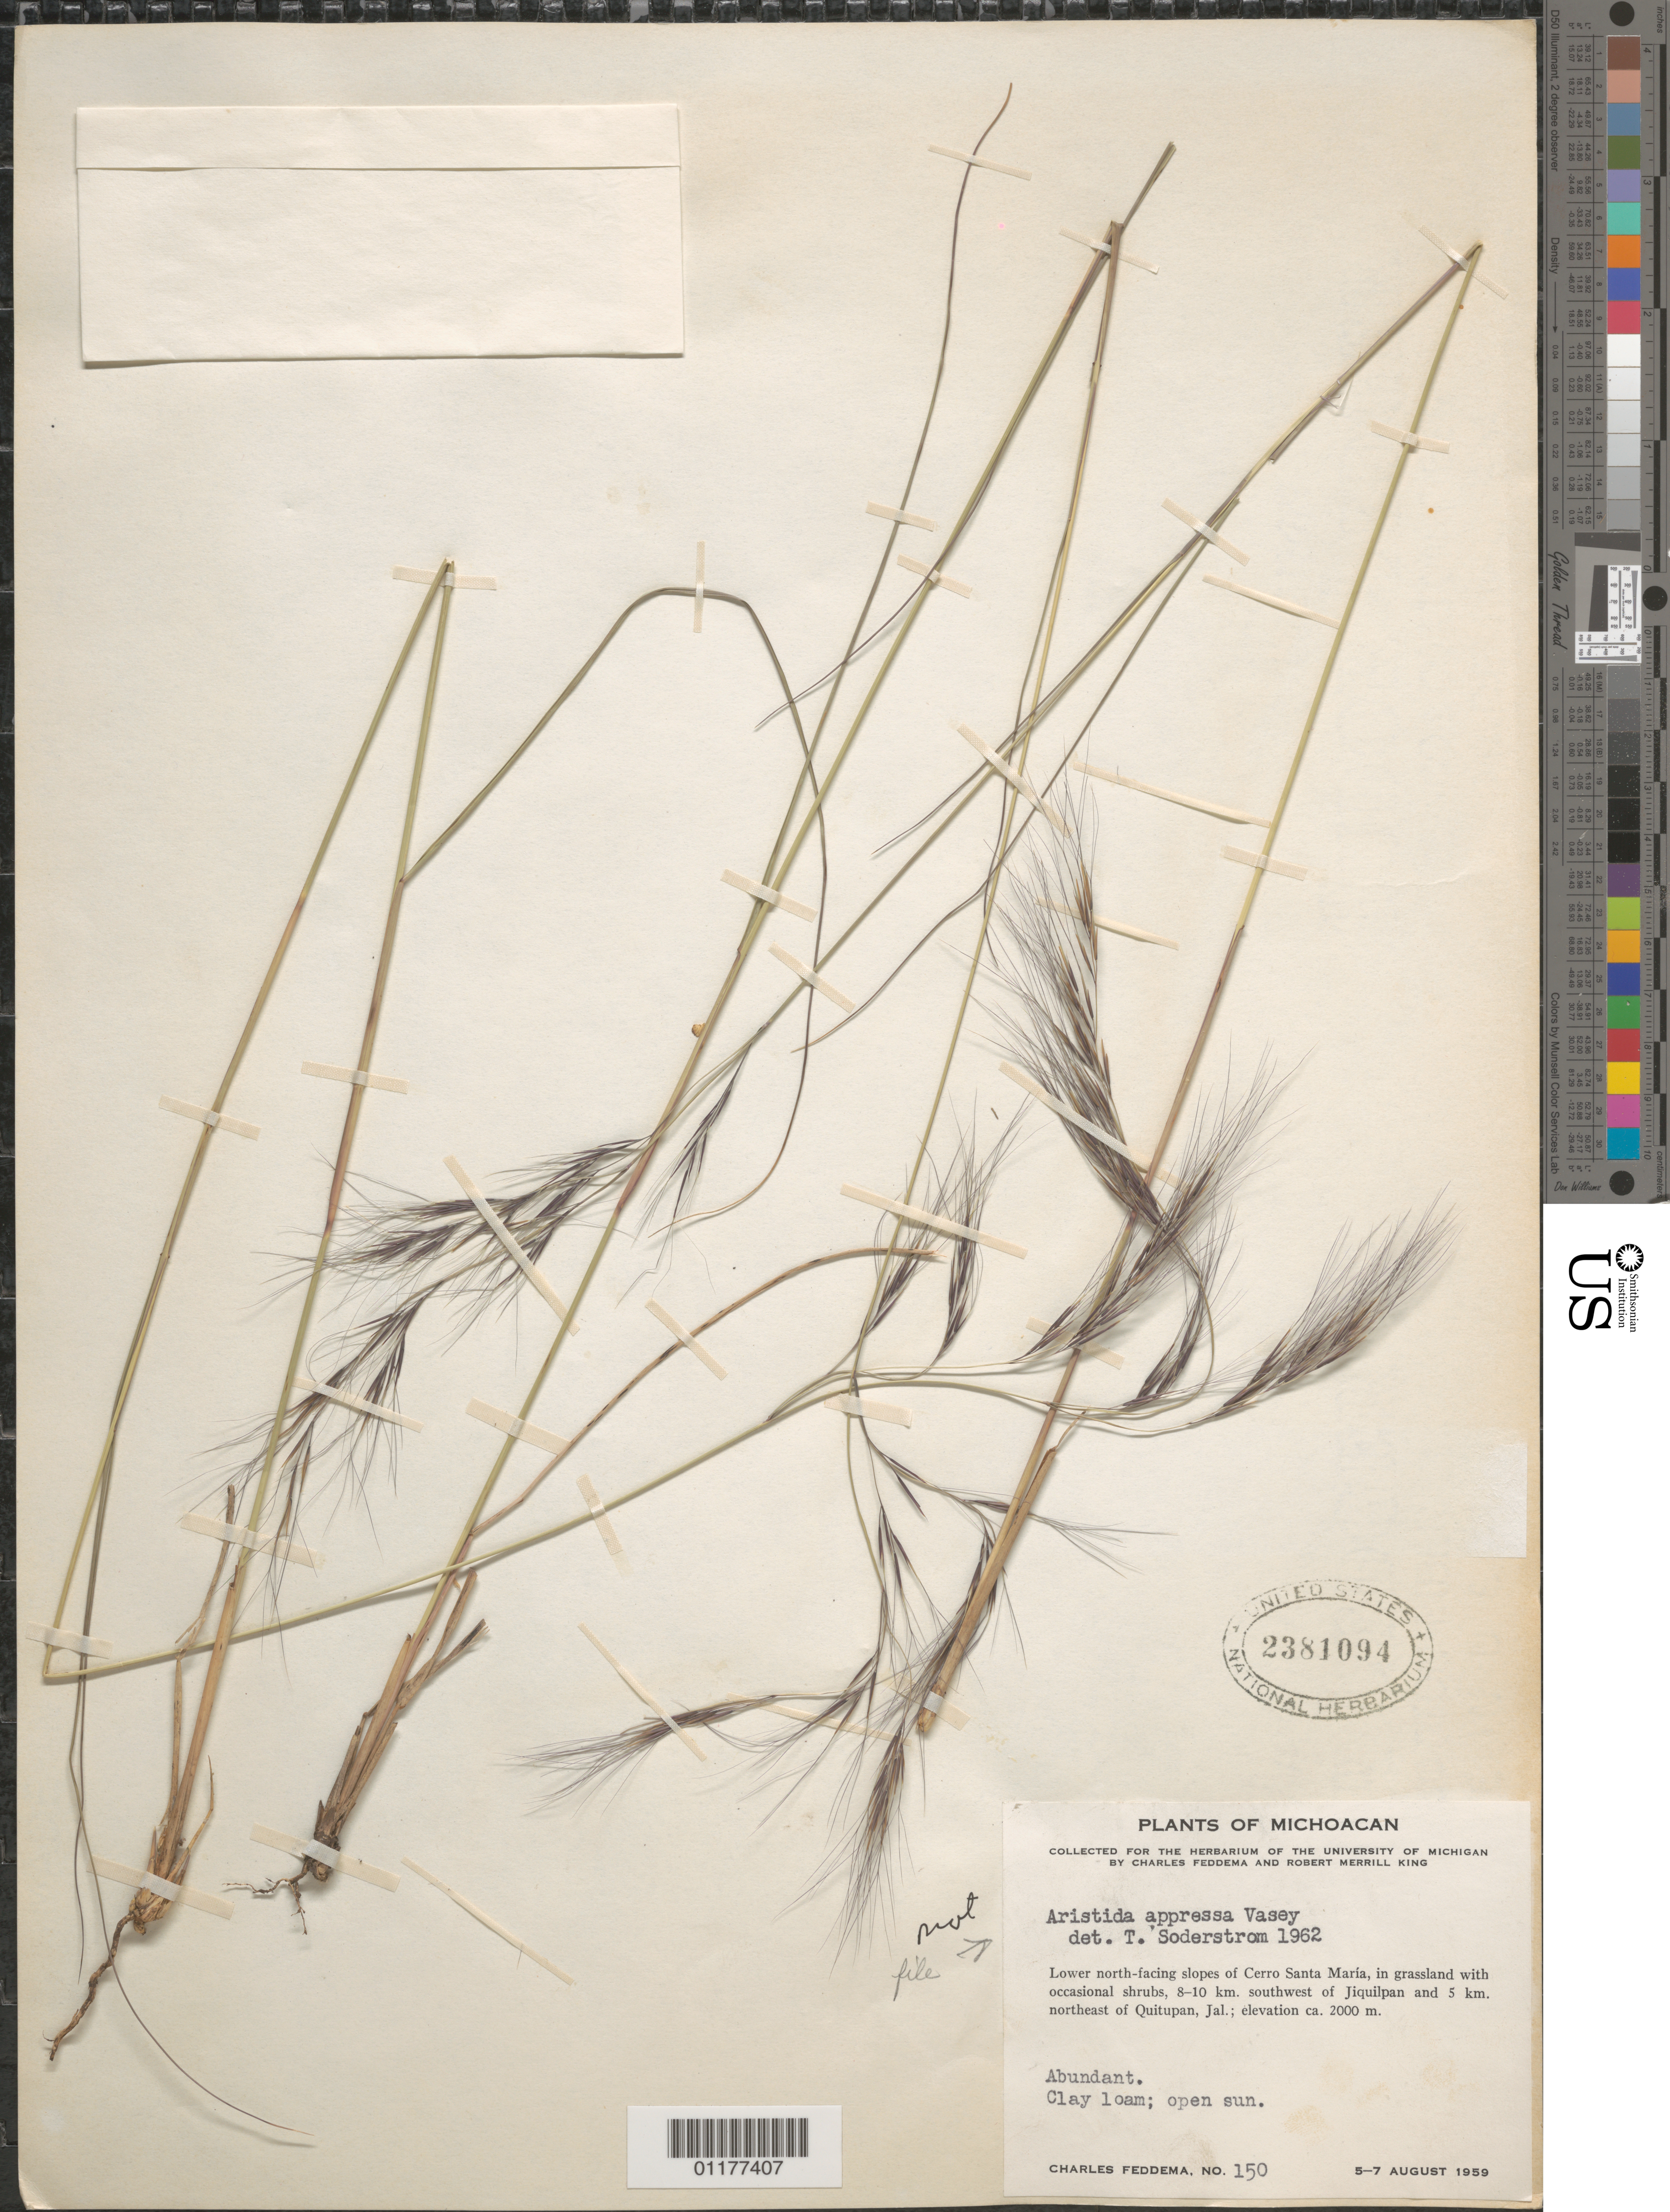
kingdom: Plantae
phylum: Tracheophyta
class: Liliopsida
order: Poales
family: Poaceae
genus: Aristida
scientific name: Aristida appressa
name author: Vasey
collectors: C. Feddema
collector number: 150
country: Mexico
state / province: Michoacán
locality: Cerro Santa Maria, SW of Jiquilpan and NE of Quitupan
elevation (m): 2000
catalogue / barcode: US 2378921